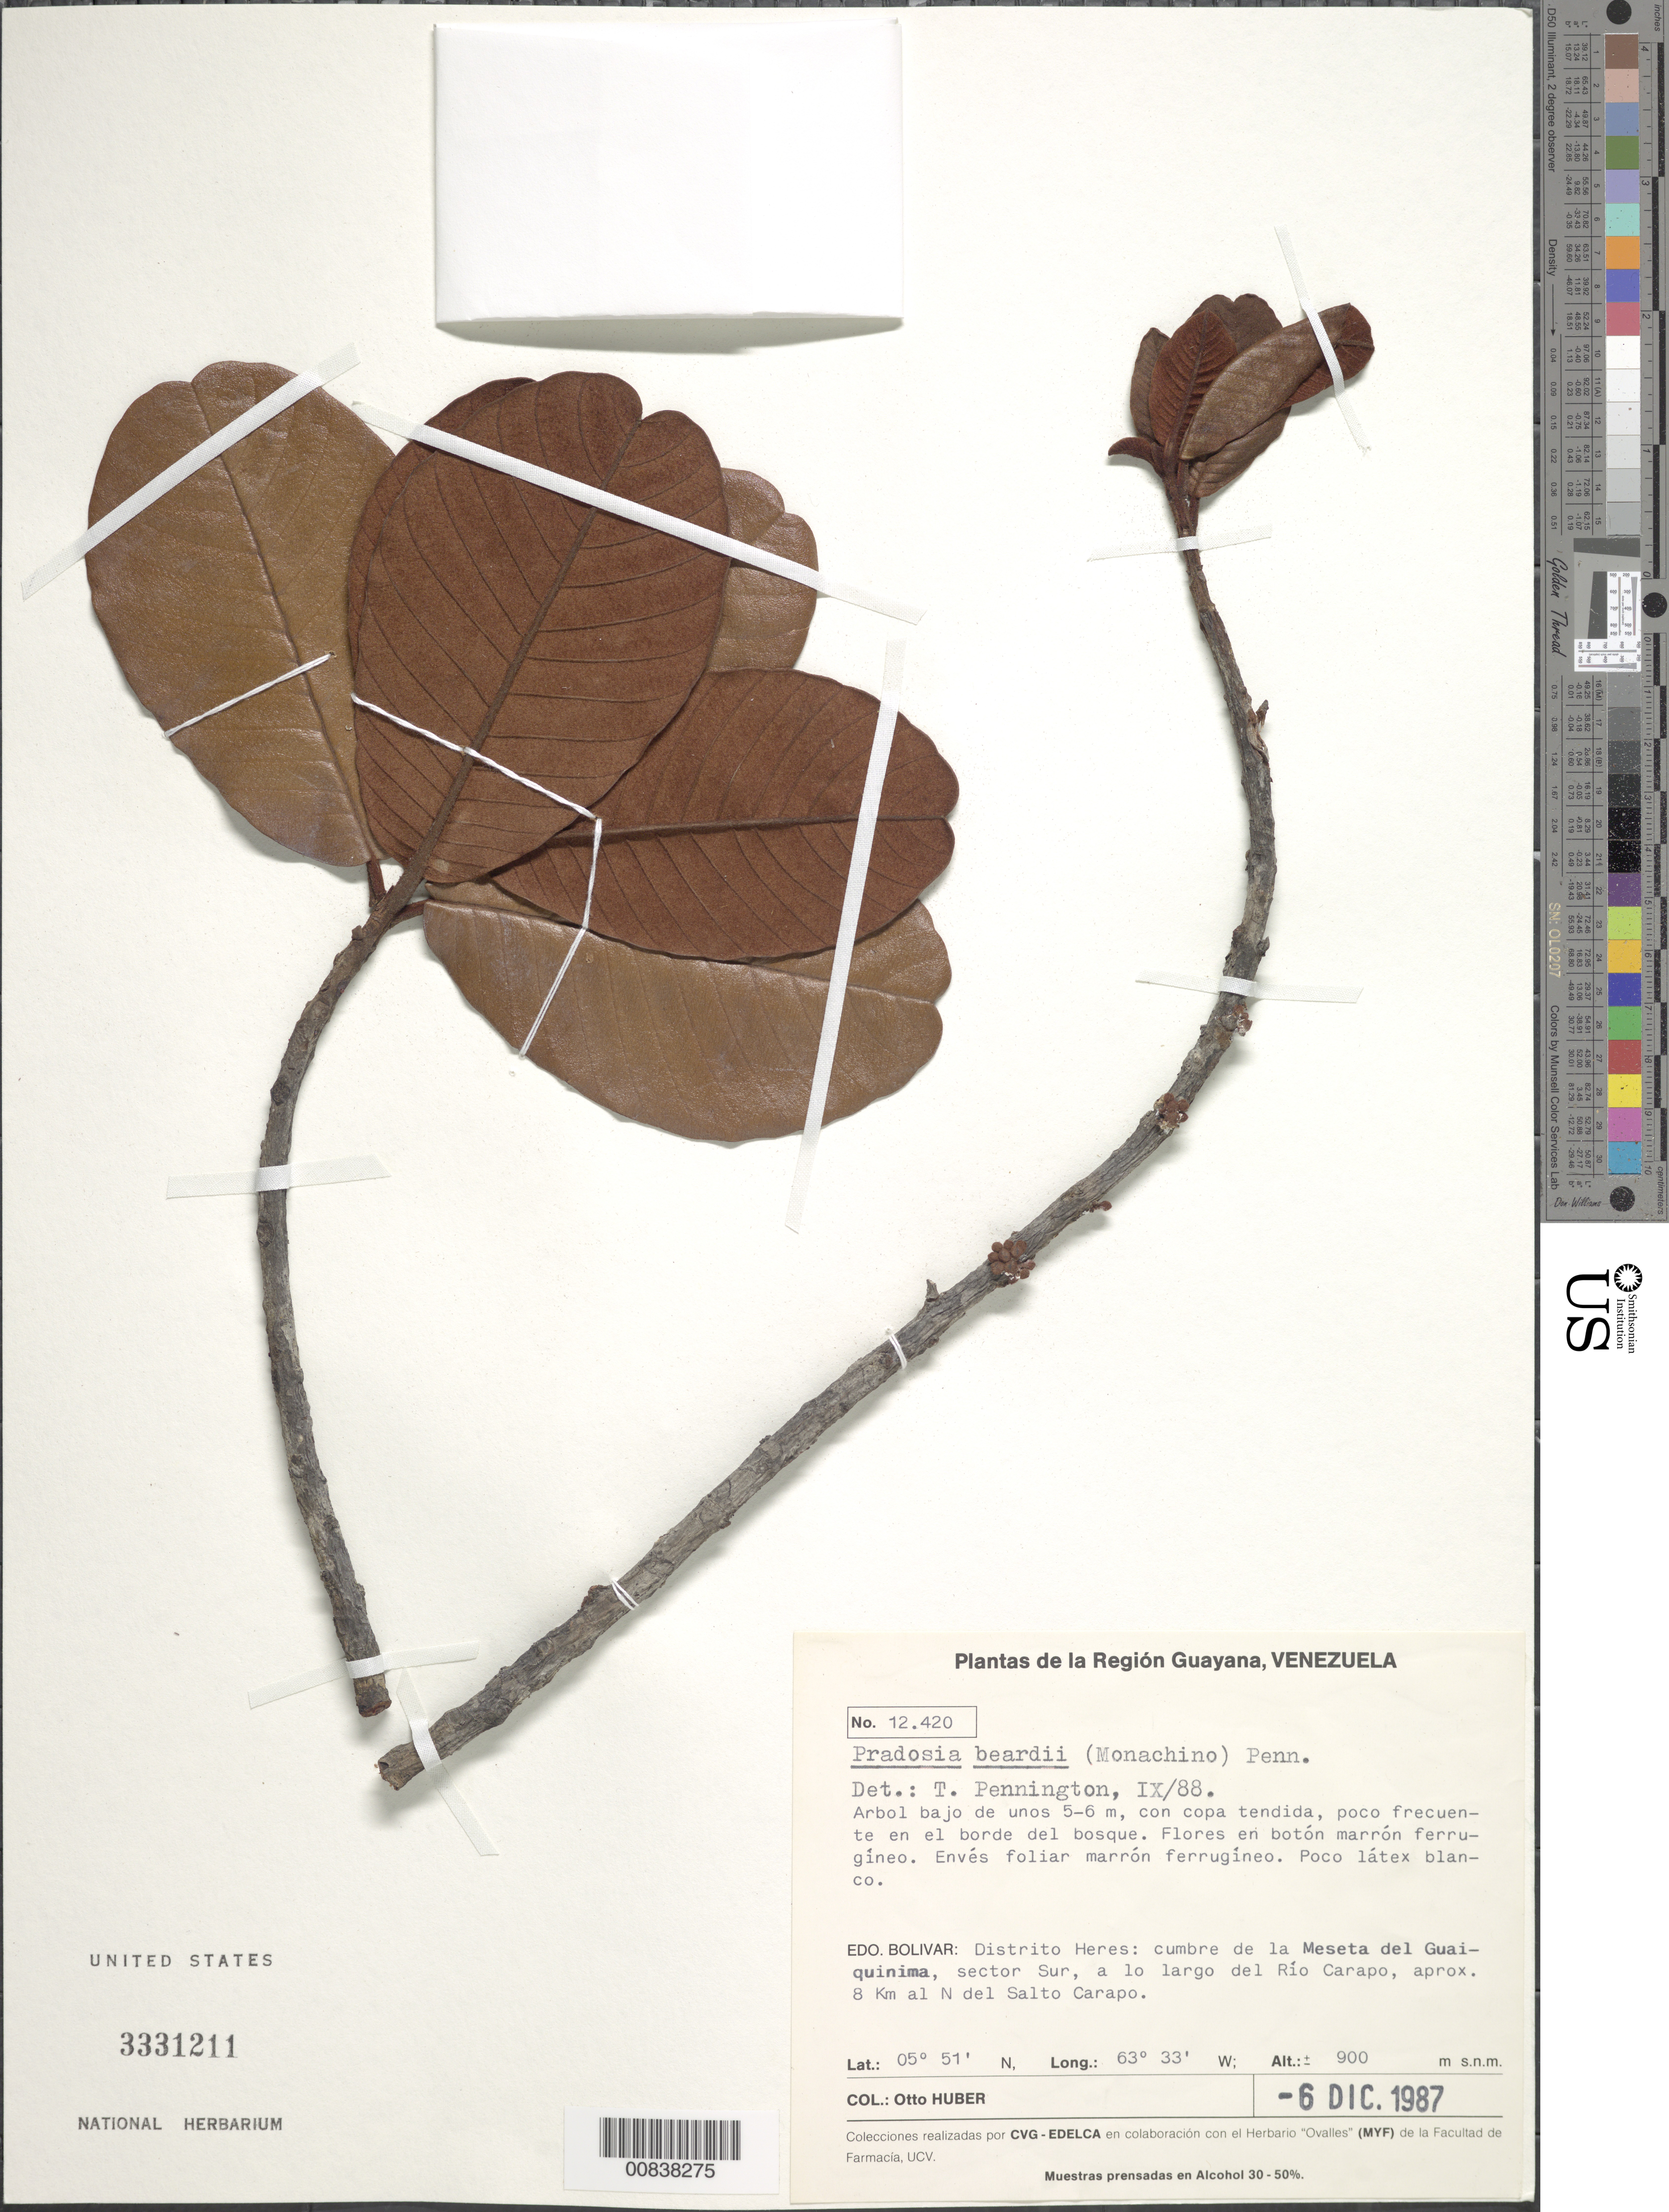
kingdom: Plantae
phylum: Tracheophyta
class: Magnoliopsida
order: Ericales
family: Sapotaceae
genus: Pradosia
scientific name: Pradosia beardii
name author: (Monach.) T.D. Penn.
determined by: Pennington, T. D., (K)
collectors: O. Huber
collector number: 12420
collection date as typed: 6-Dec-87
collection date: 1987-12-06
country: Venezuela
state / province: Bolívar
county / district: Heres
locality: Meseta del Gauiquinima, cumbre, sector Sur, a lo largo del Río Carapo, aprox 8 km al N del Salto Carapo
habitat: Borde del bosque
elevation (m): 900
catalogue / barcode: US 3331211